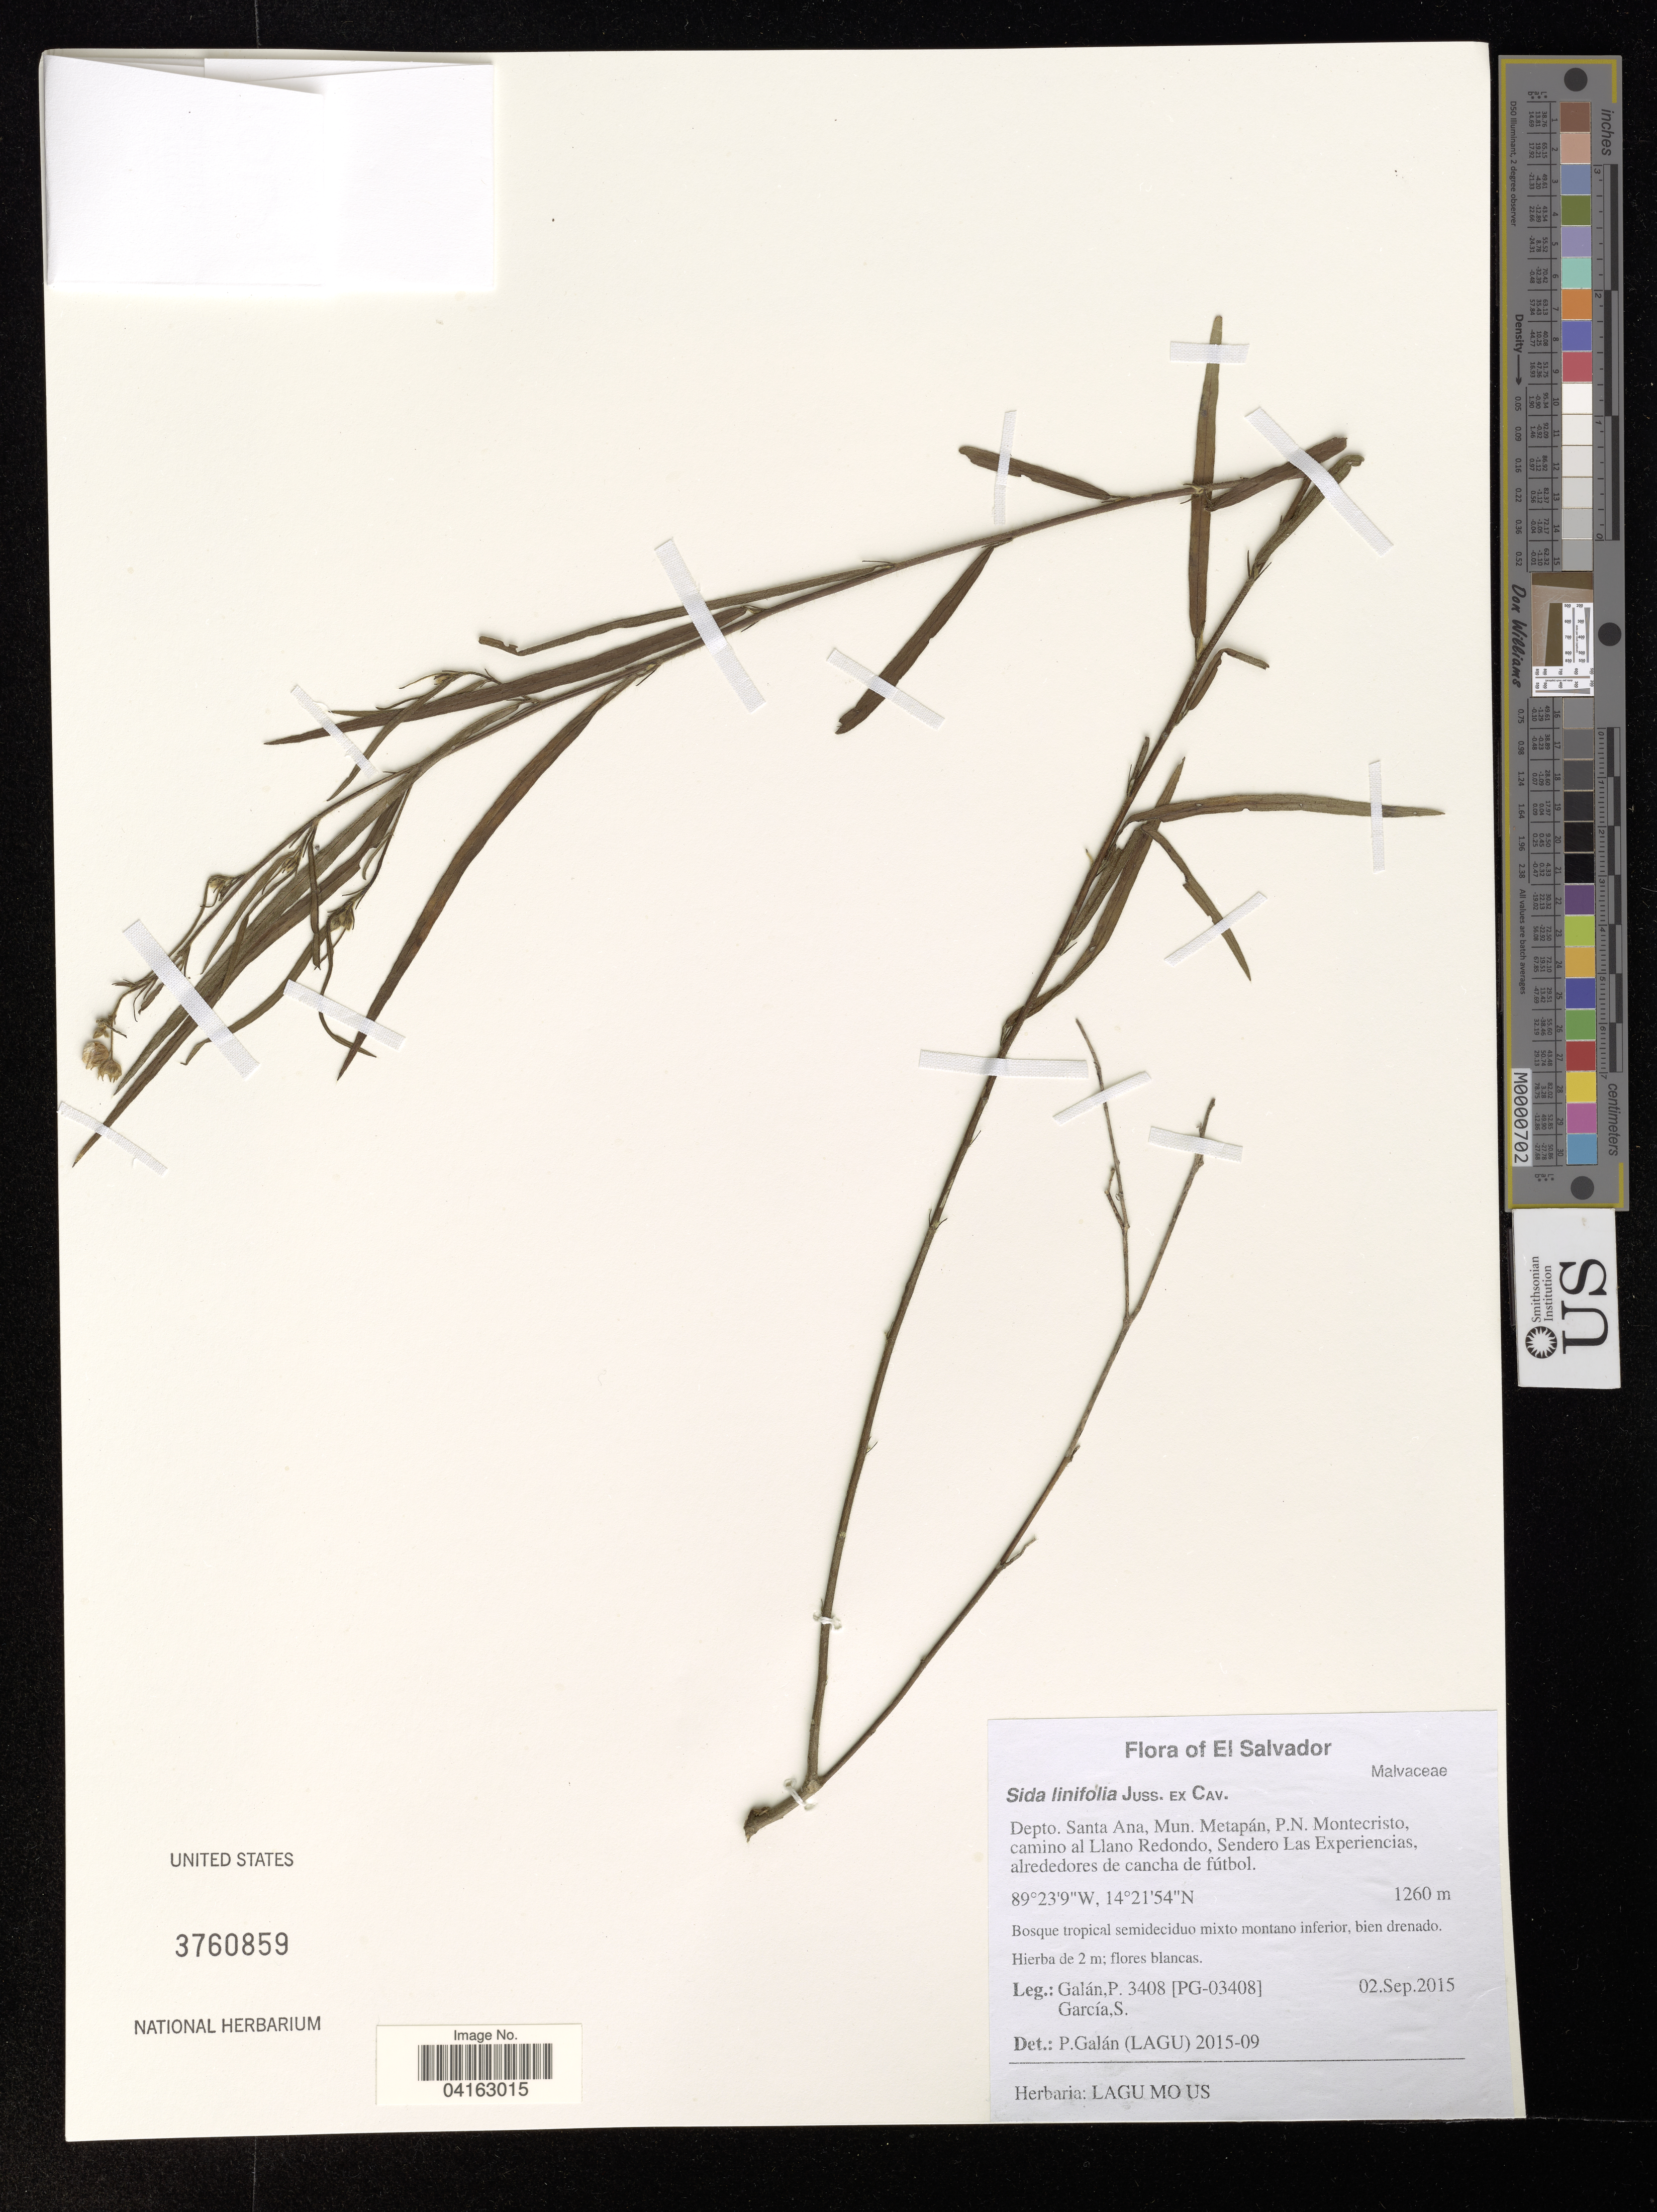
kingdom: Plantae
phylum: Tracheophyta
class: Magnoliopsida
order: Malvales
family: Malvaceae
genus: Sida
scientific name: Sida linifolia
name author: Cav.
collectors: P. Galan & S. Garcia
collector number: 3408 / [PG-03408]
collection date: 2015-09-02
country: El Salvador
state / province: Santa Ana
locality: Depto. Santa Ana, Mun. Metapán, P.N. Montecristo, camino al Llano Redondo, Sendero Las Experiencias, alrededores de cancha de fútbol.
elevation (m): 1260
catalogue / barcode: US 3760859